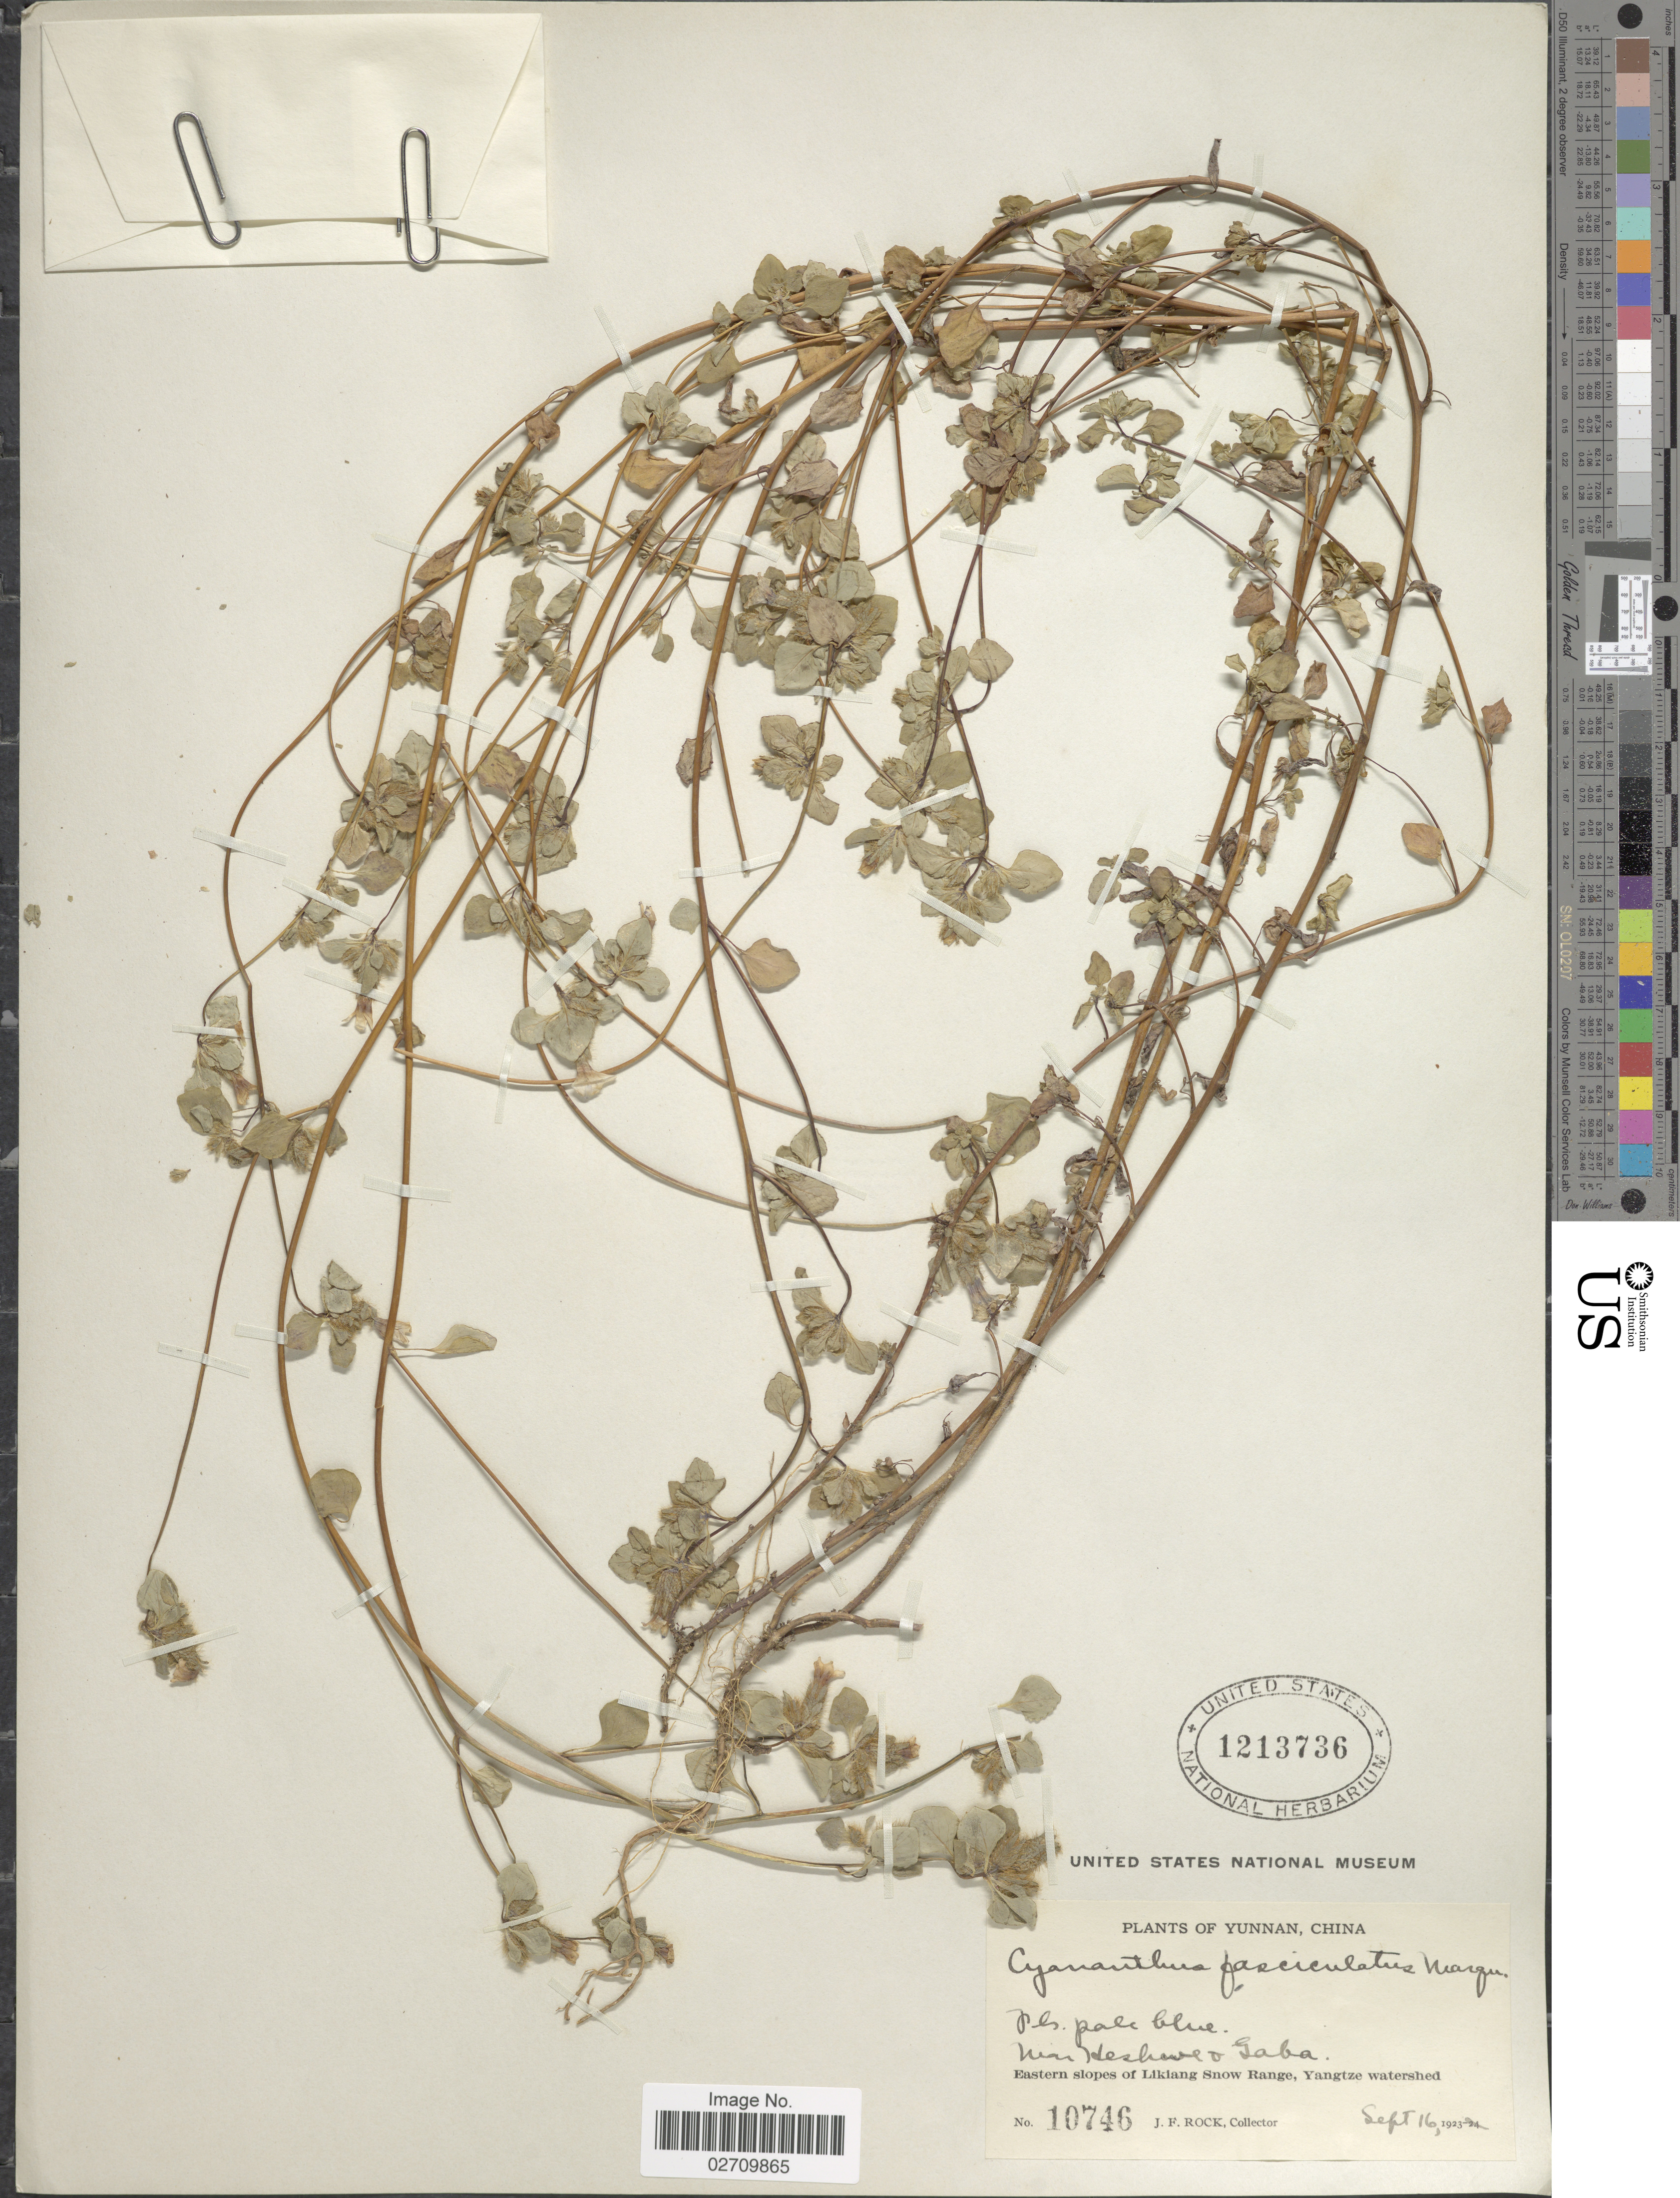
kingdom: Plantae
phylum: Tracheophyta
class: Magnoliopsida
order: Asterales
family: Campanulaceae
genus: Cyananthus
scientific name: Cyananthus fasciculatus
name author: C. Marquand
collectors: J. F. Rock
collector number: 10746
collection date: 1923-09-16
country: China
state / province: Yunnan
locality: Near Heshowe & Gaba, Eastern slope of Likiang Snow Range, Yangtze Watershed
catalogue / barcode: US 1213736